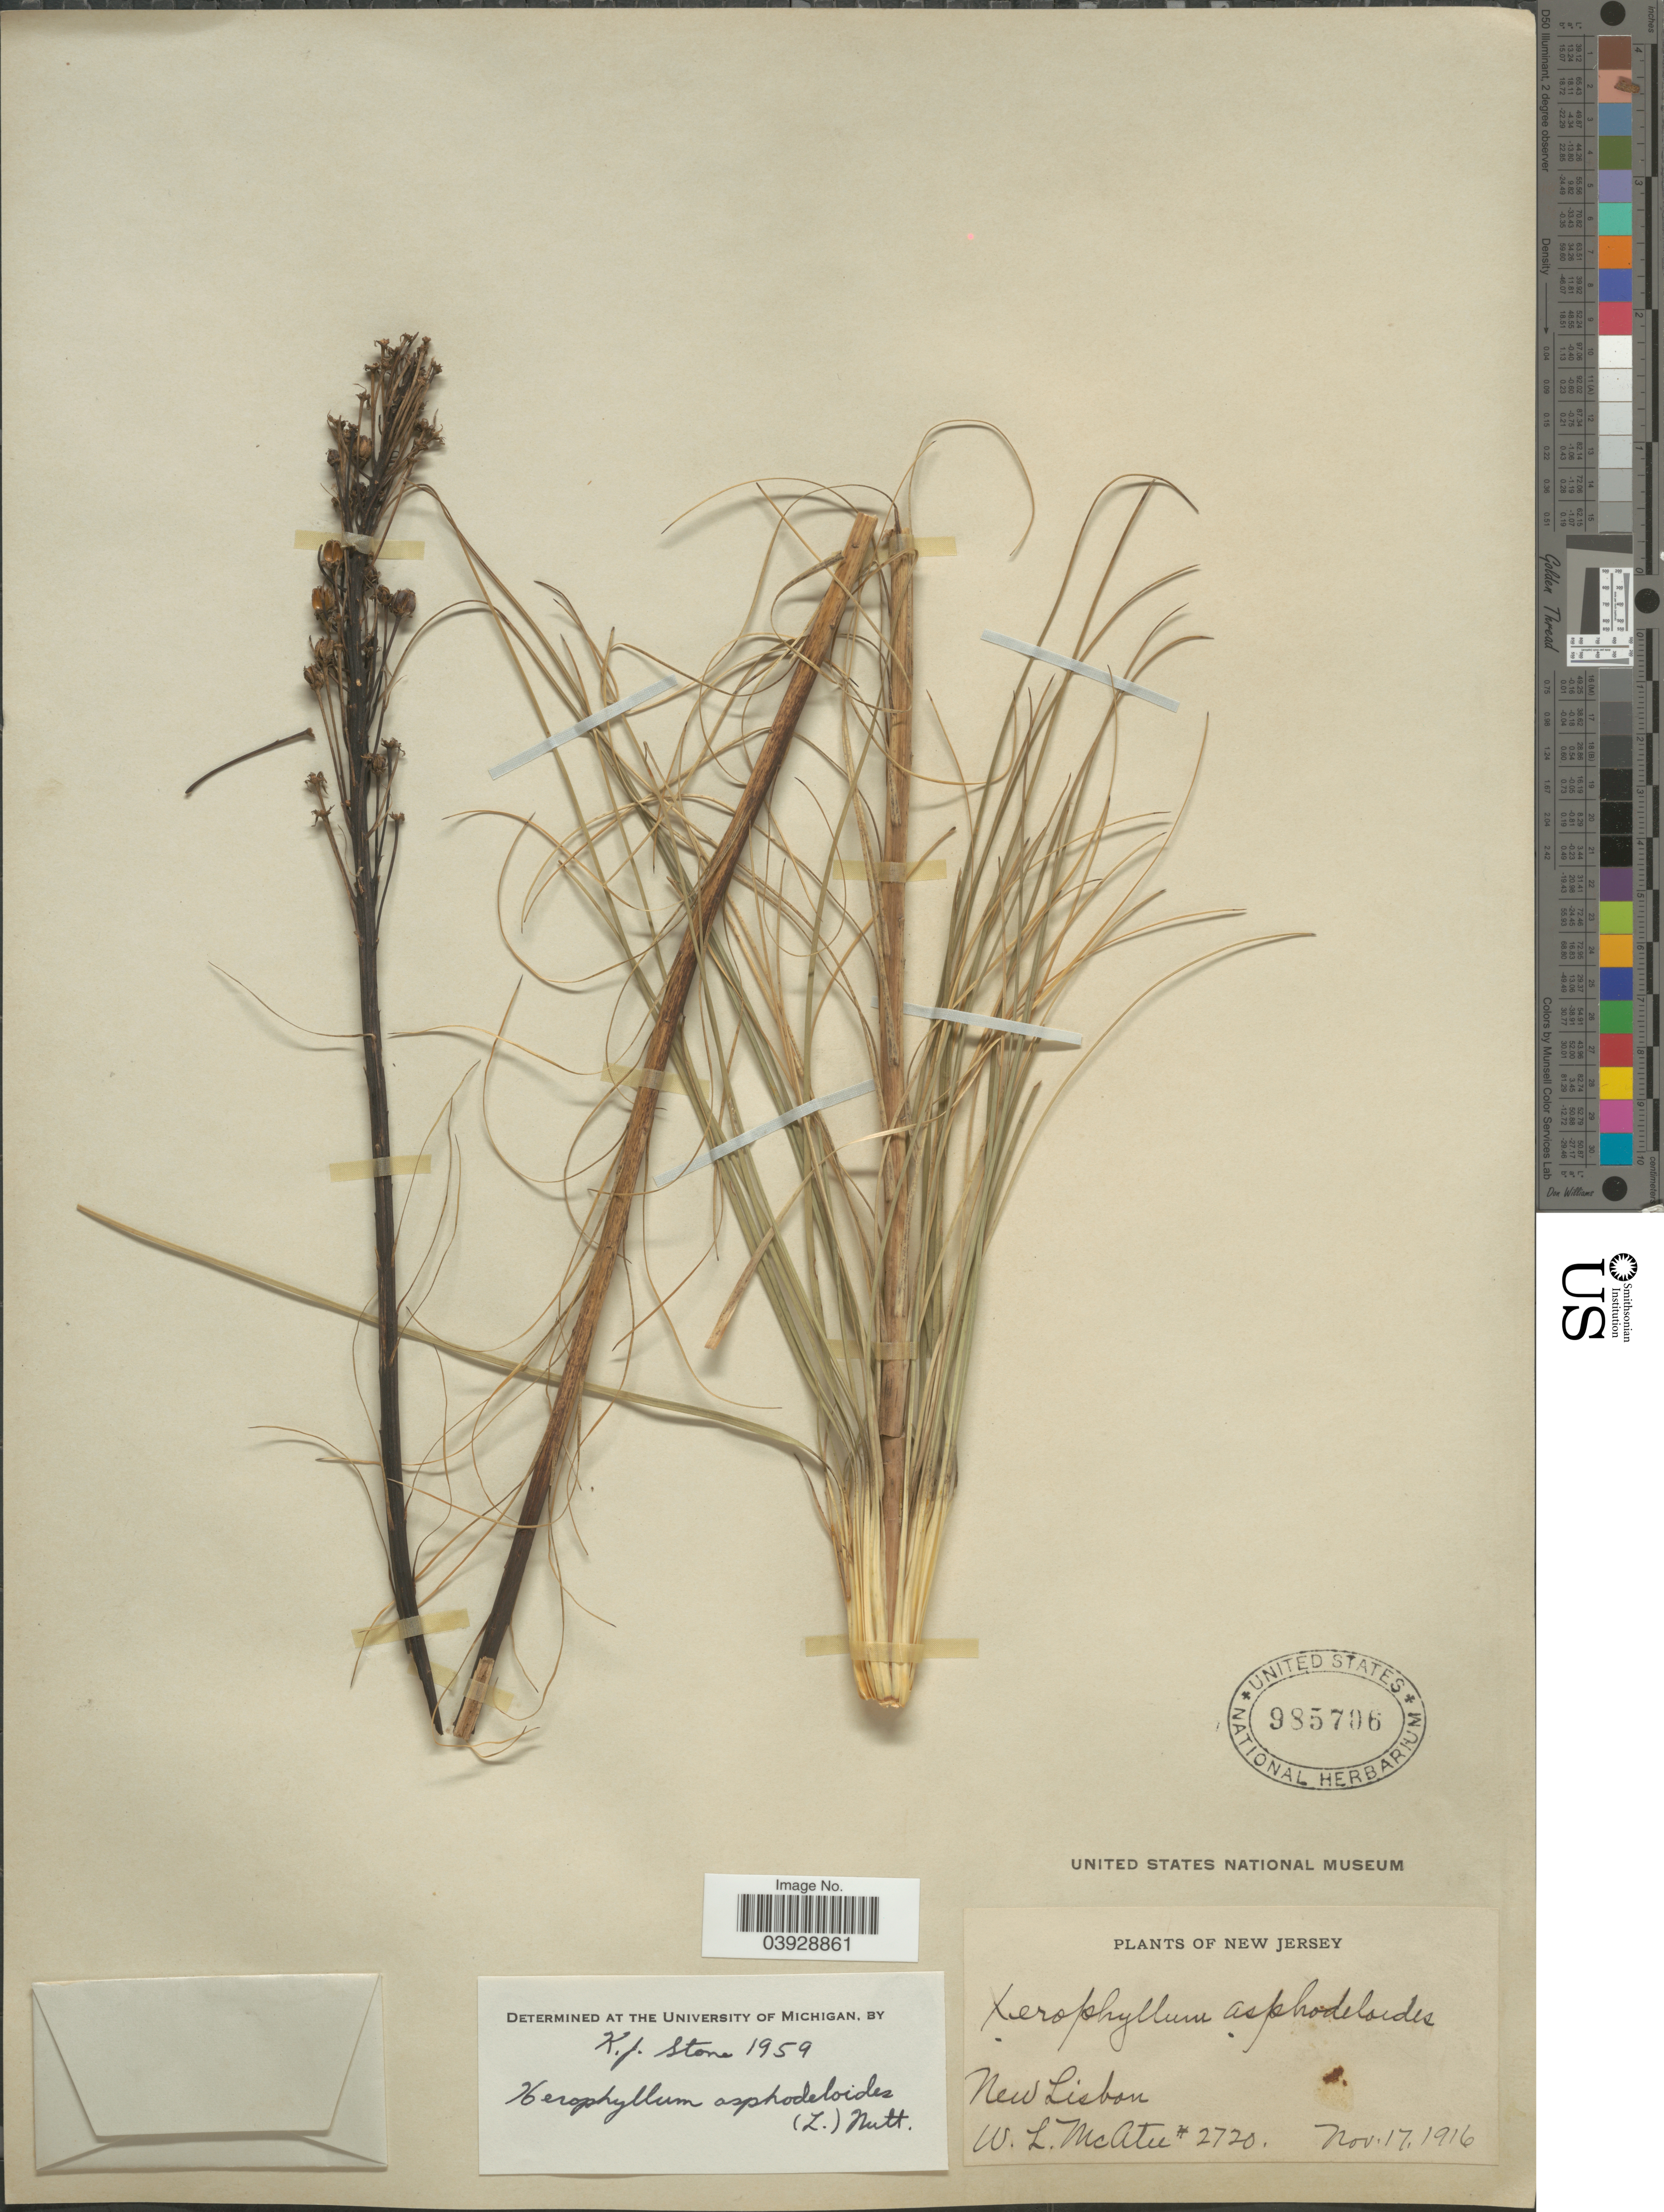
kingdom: Plantae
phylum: Tracheophyta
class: Liliopsida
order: Liliales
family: Melanthiaceae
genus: Xerophyllum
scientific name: Xerophyllum asphodeloides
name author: (L.) Nutt.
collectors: W. McAtee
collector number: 2720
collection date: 1916-11-17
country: United States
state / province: New Jersey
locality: New Lisbon.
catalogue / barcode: US 985706